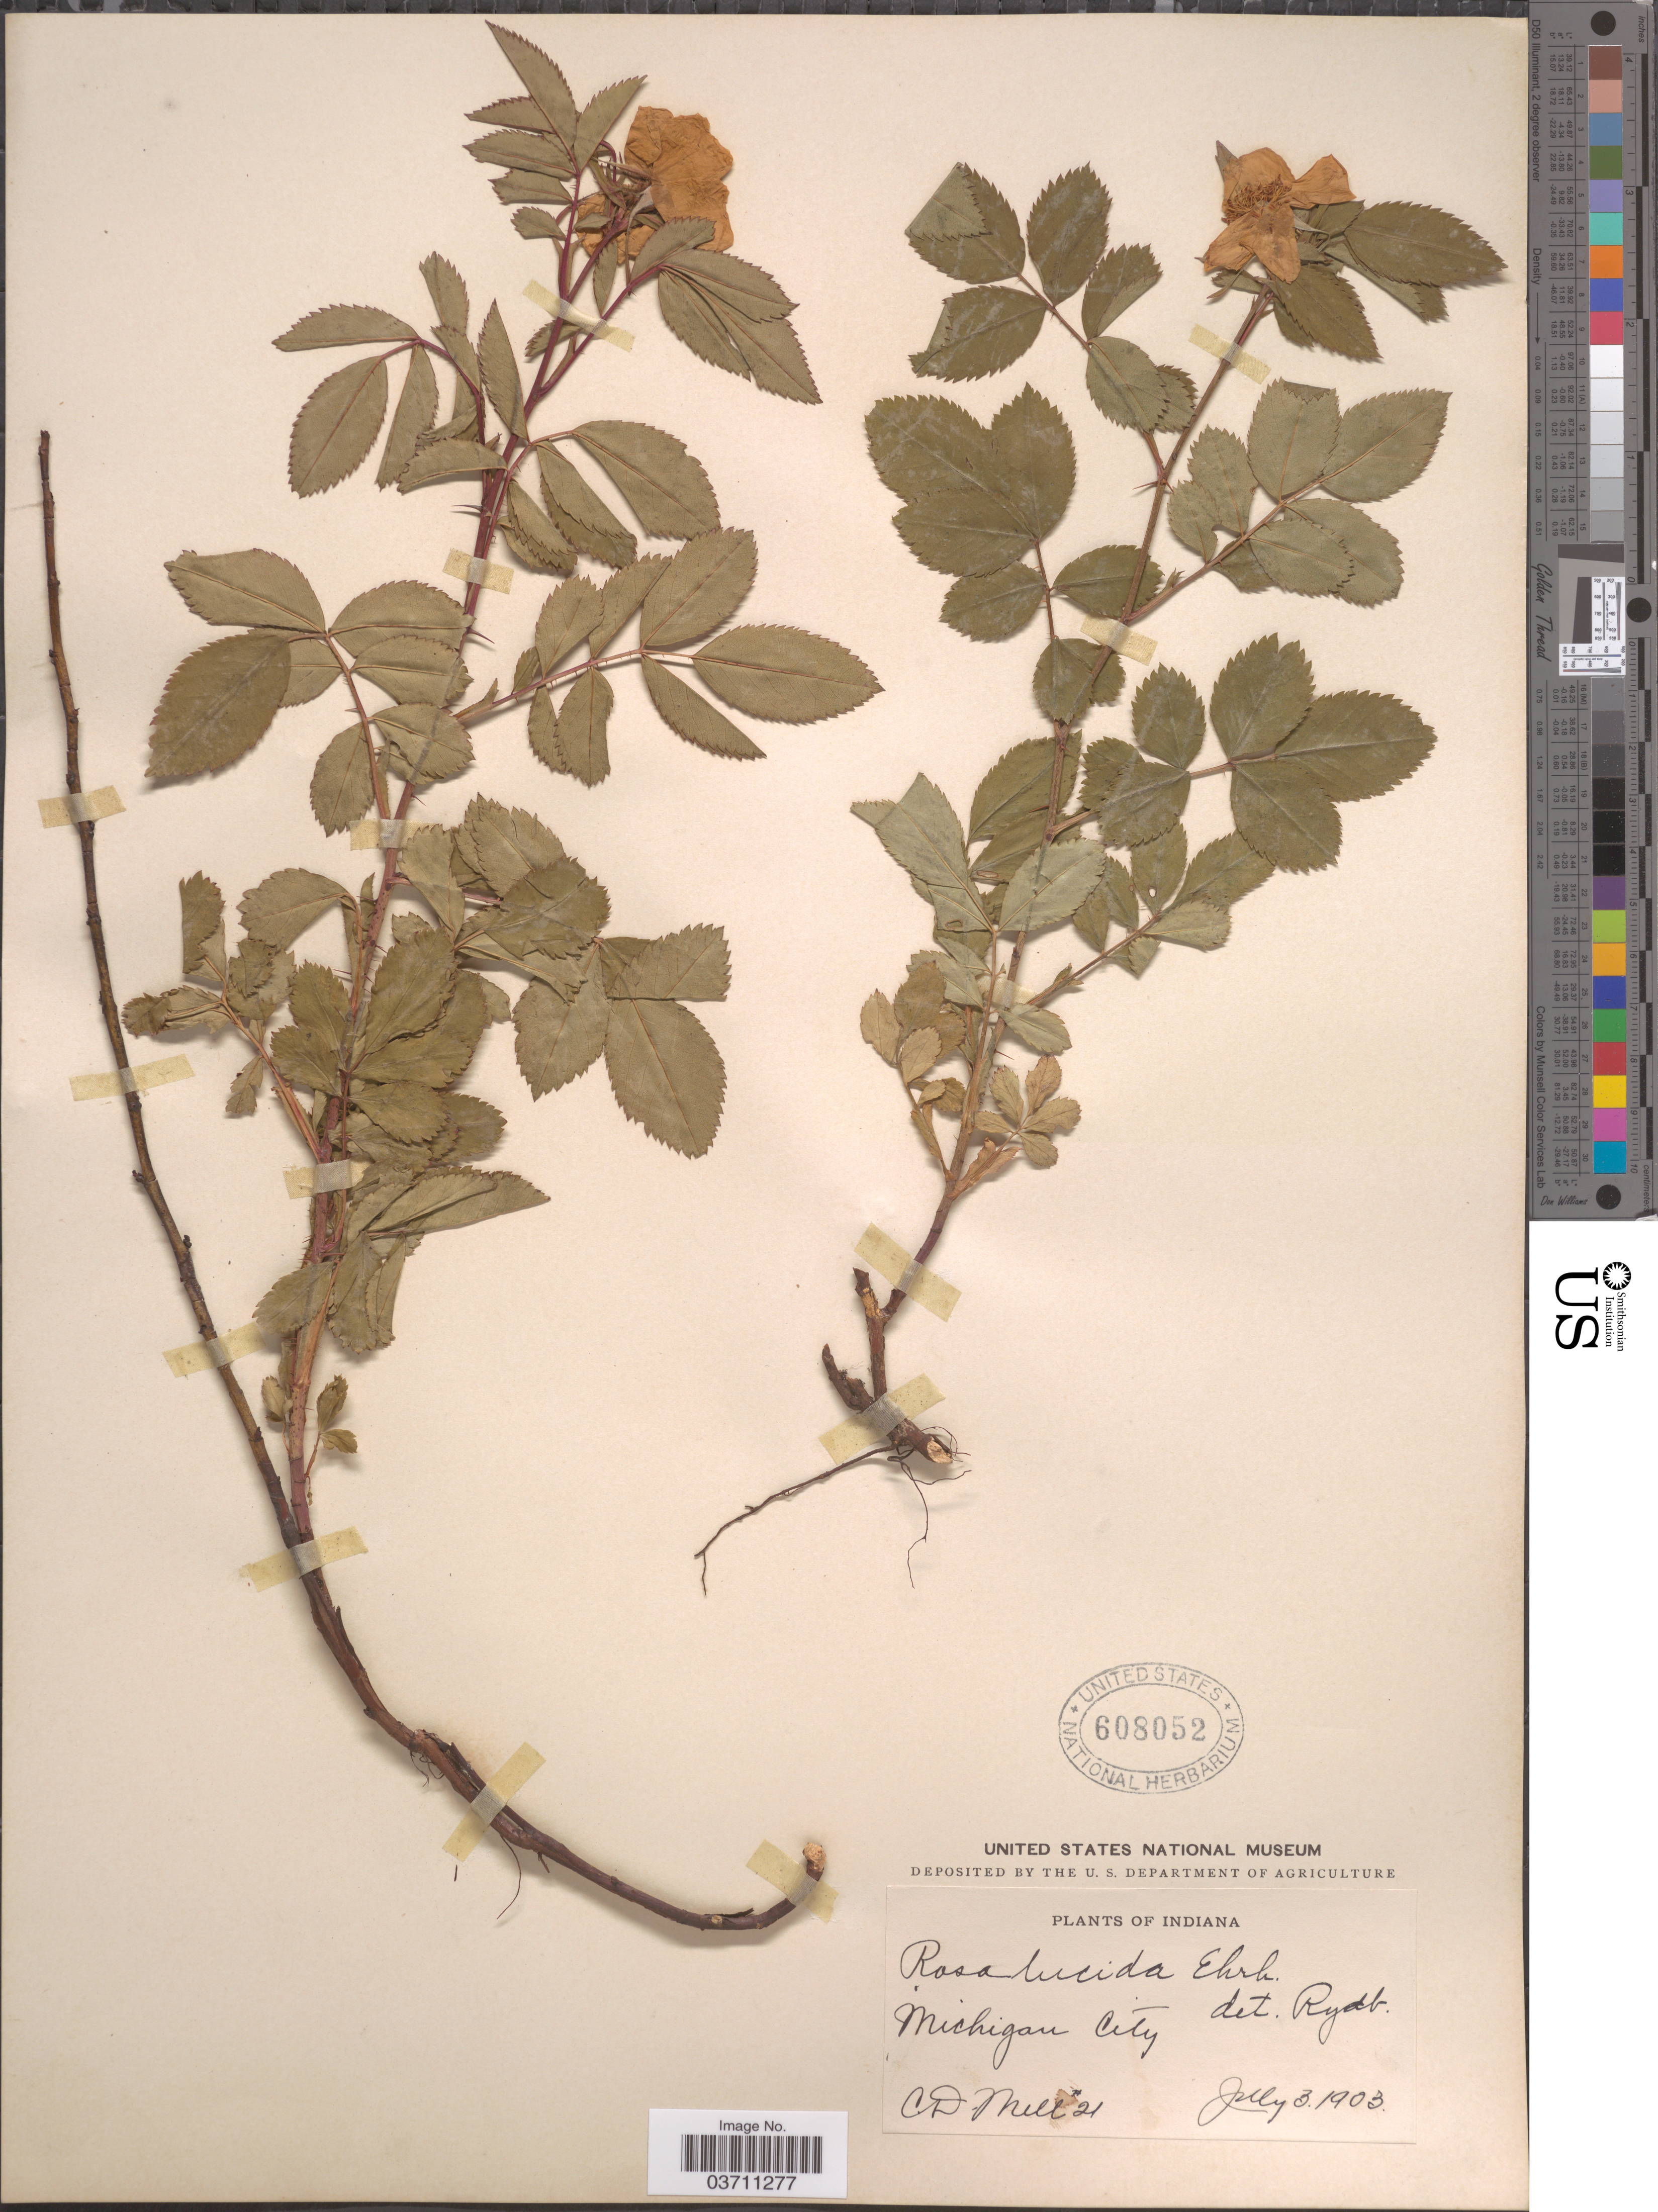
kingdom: Plantae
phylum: Tracheophyta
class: Magnoliopsida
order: Rosales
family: Rosaceae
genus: Rosa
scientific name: Rosa lucida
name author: Meehan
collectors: C. D. Mell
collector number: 21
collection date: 1903-07-03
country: United States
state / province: Indiana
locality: Michigan City.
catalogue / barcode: US 608052